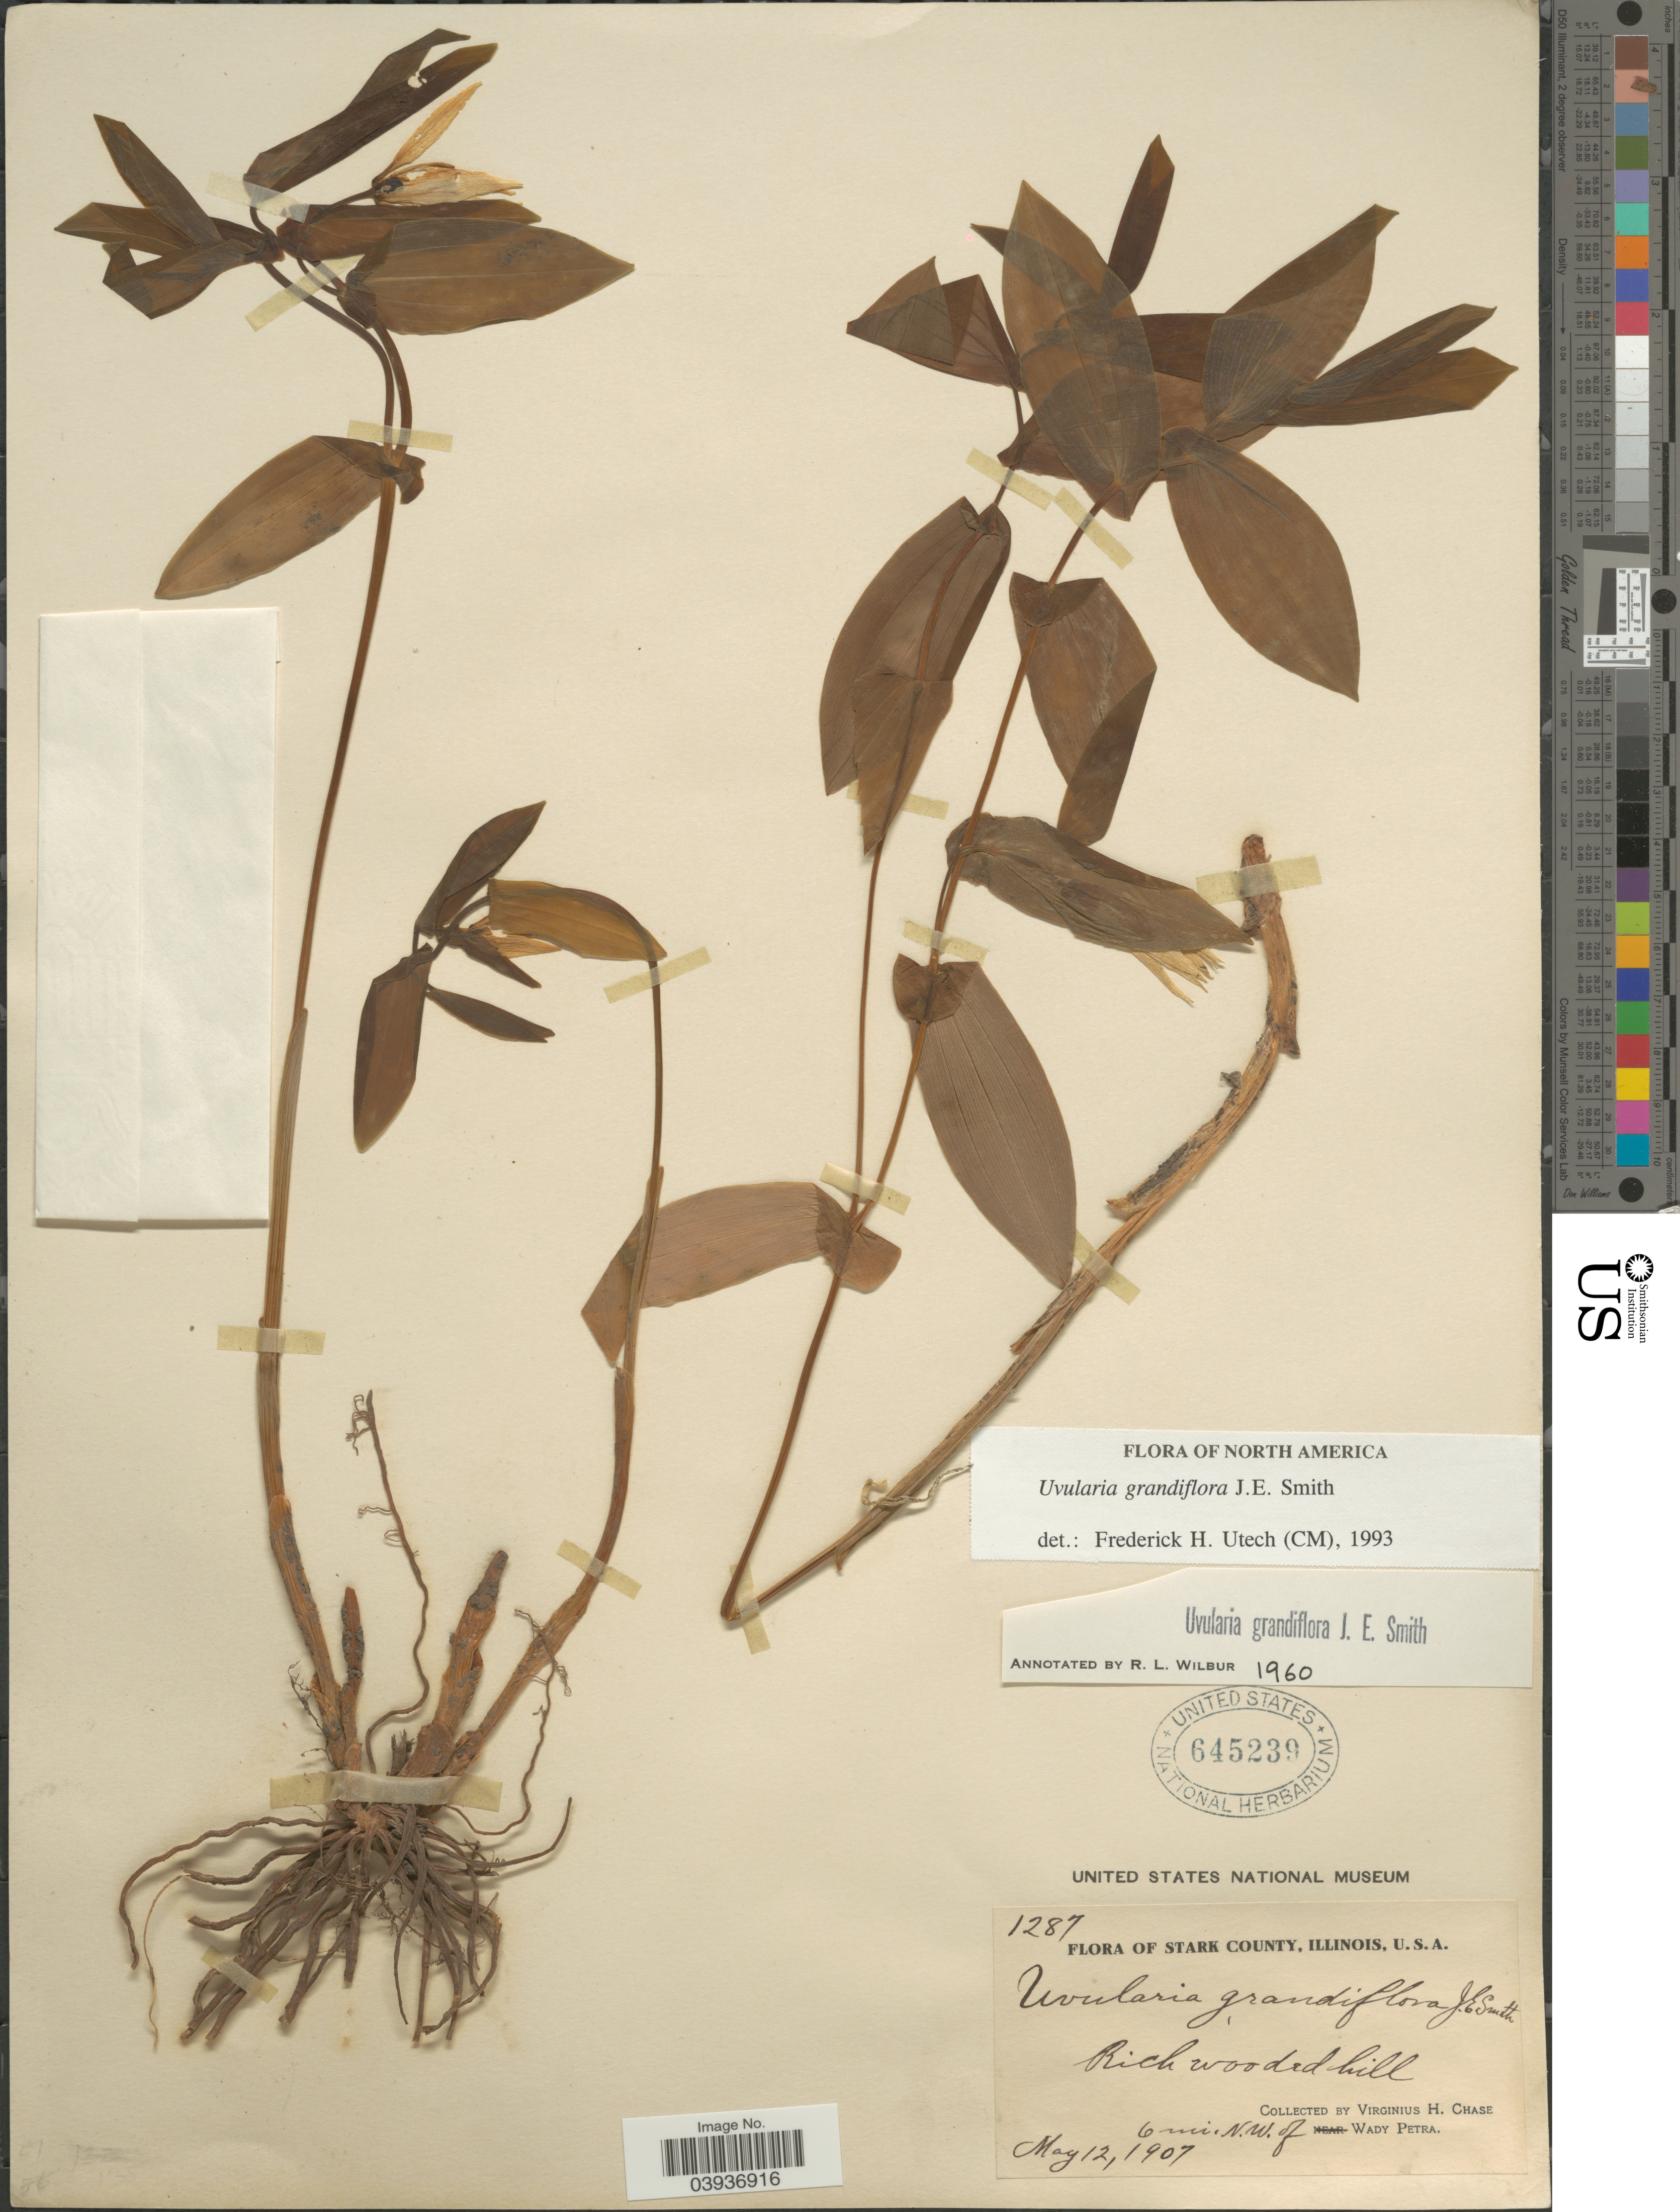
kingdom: Plantae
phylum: Tracheophyta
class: Liliopsida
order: Liliales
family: Colchicaceae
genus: Uvularia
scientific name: Uvularia grandiflora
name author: Sm.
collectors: V. H. Chase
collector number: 1287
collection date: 1907-05-12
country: United States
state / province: Illinois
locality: Stark County. 6 mi. N.W. of Wady Petra.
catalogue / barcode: US 645239